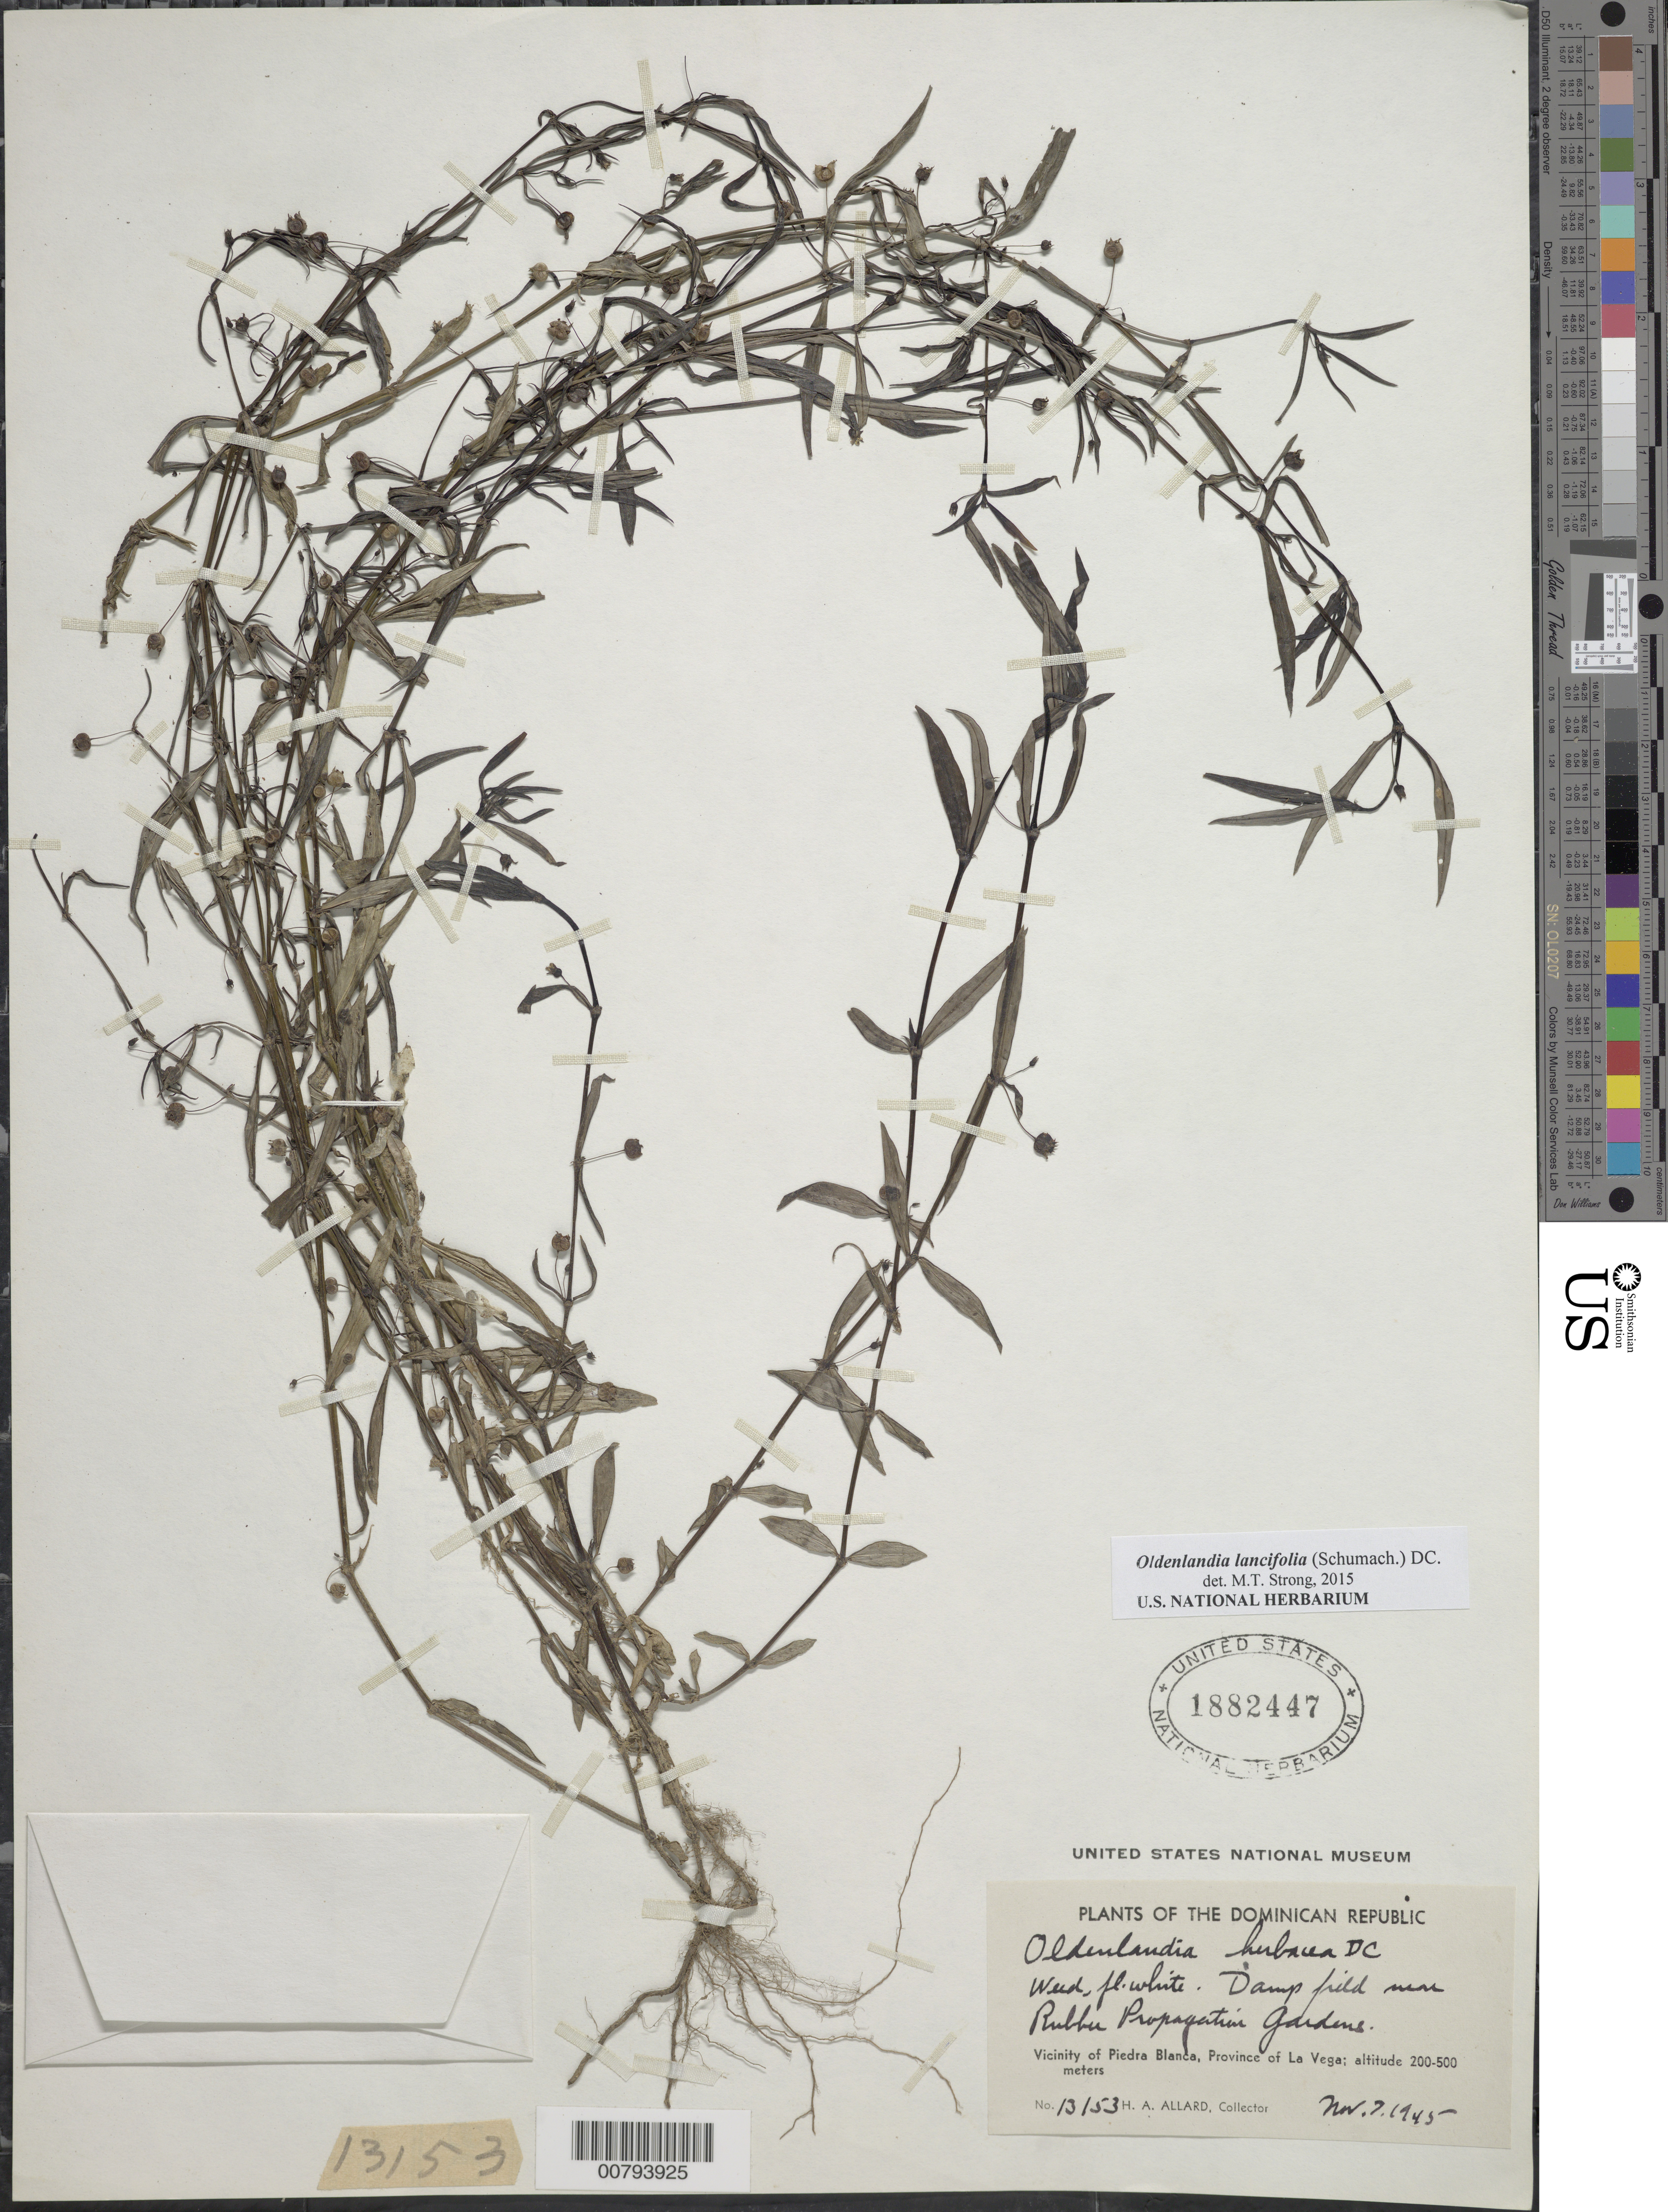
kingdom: Plantae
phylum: Tracheophyta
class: Magnoliopsida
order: Gentianales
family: Rubiaceae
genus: Oldenlandia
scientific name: Oldenlandia uniflora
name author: L.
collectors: H. A. Allard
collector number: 13153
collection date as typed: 07 Nov 1945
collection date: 1945-11-07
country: Dominican Republic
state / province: La Vega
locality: Vicinity of Piedra Blanca; near Rubber Propagative Gardens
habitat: Damp field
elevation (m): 200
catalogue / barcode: US 1882447